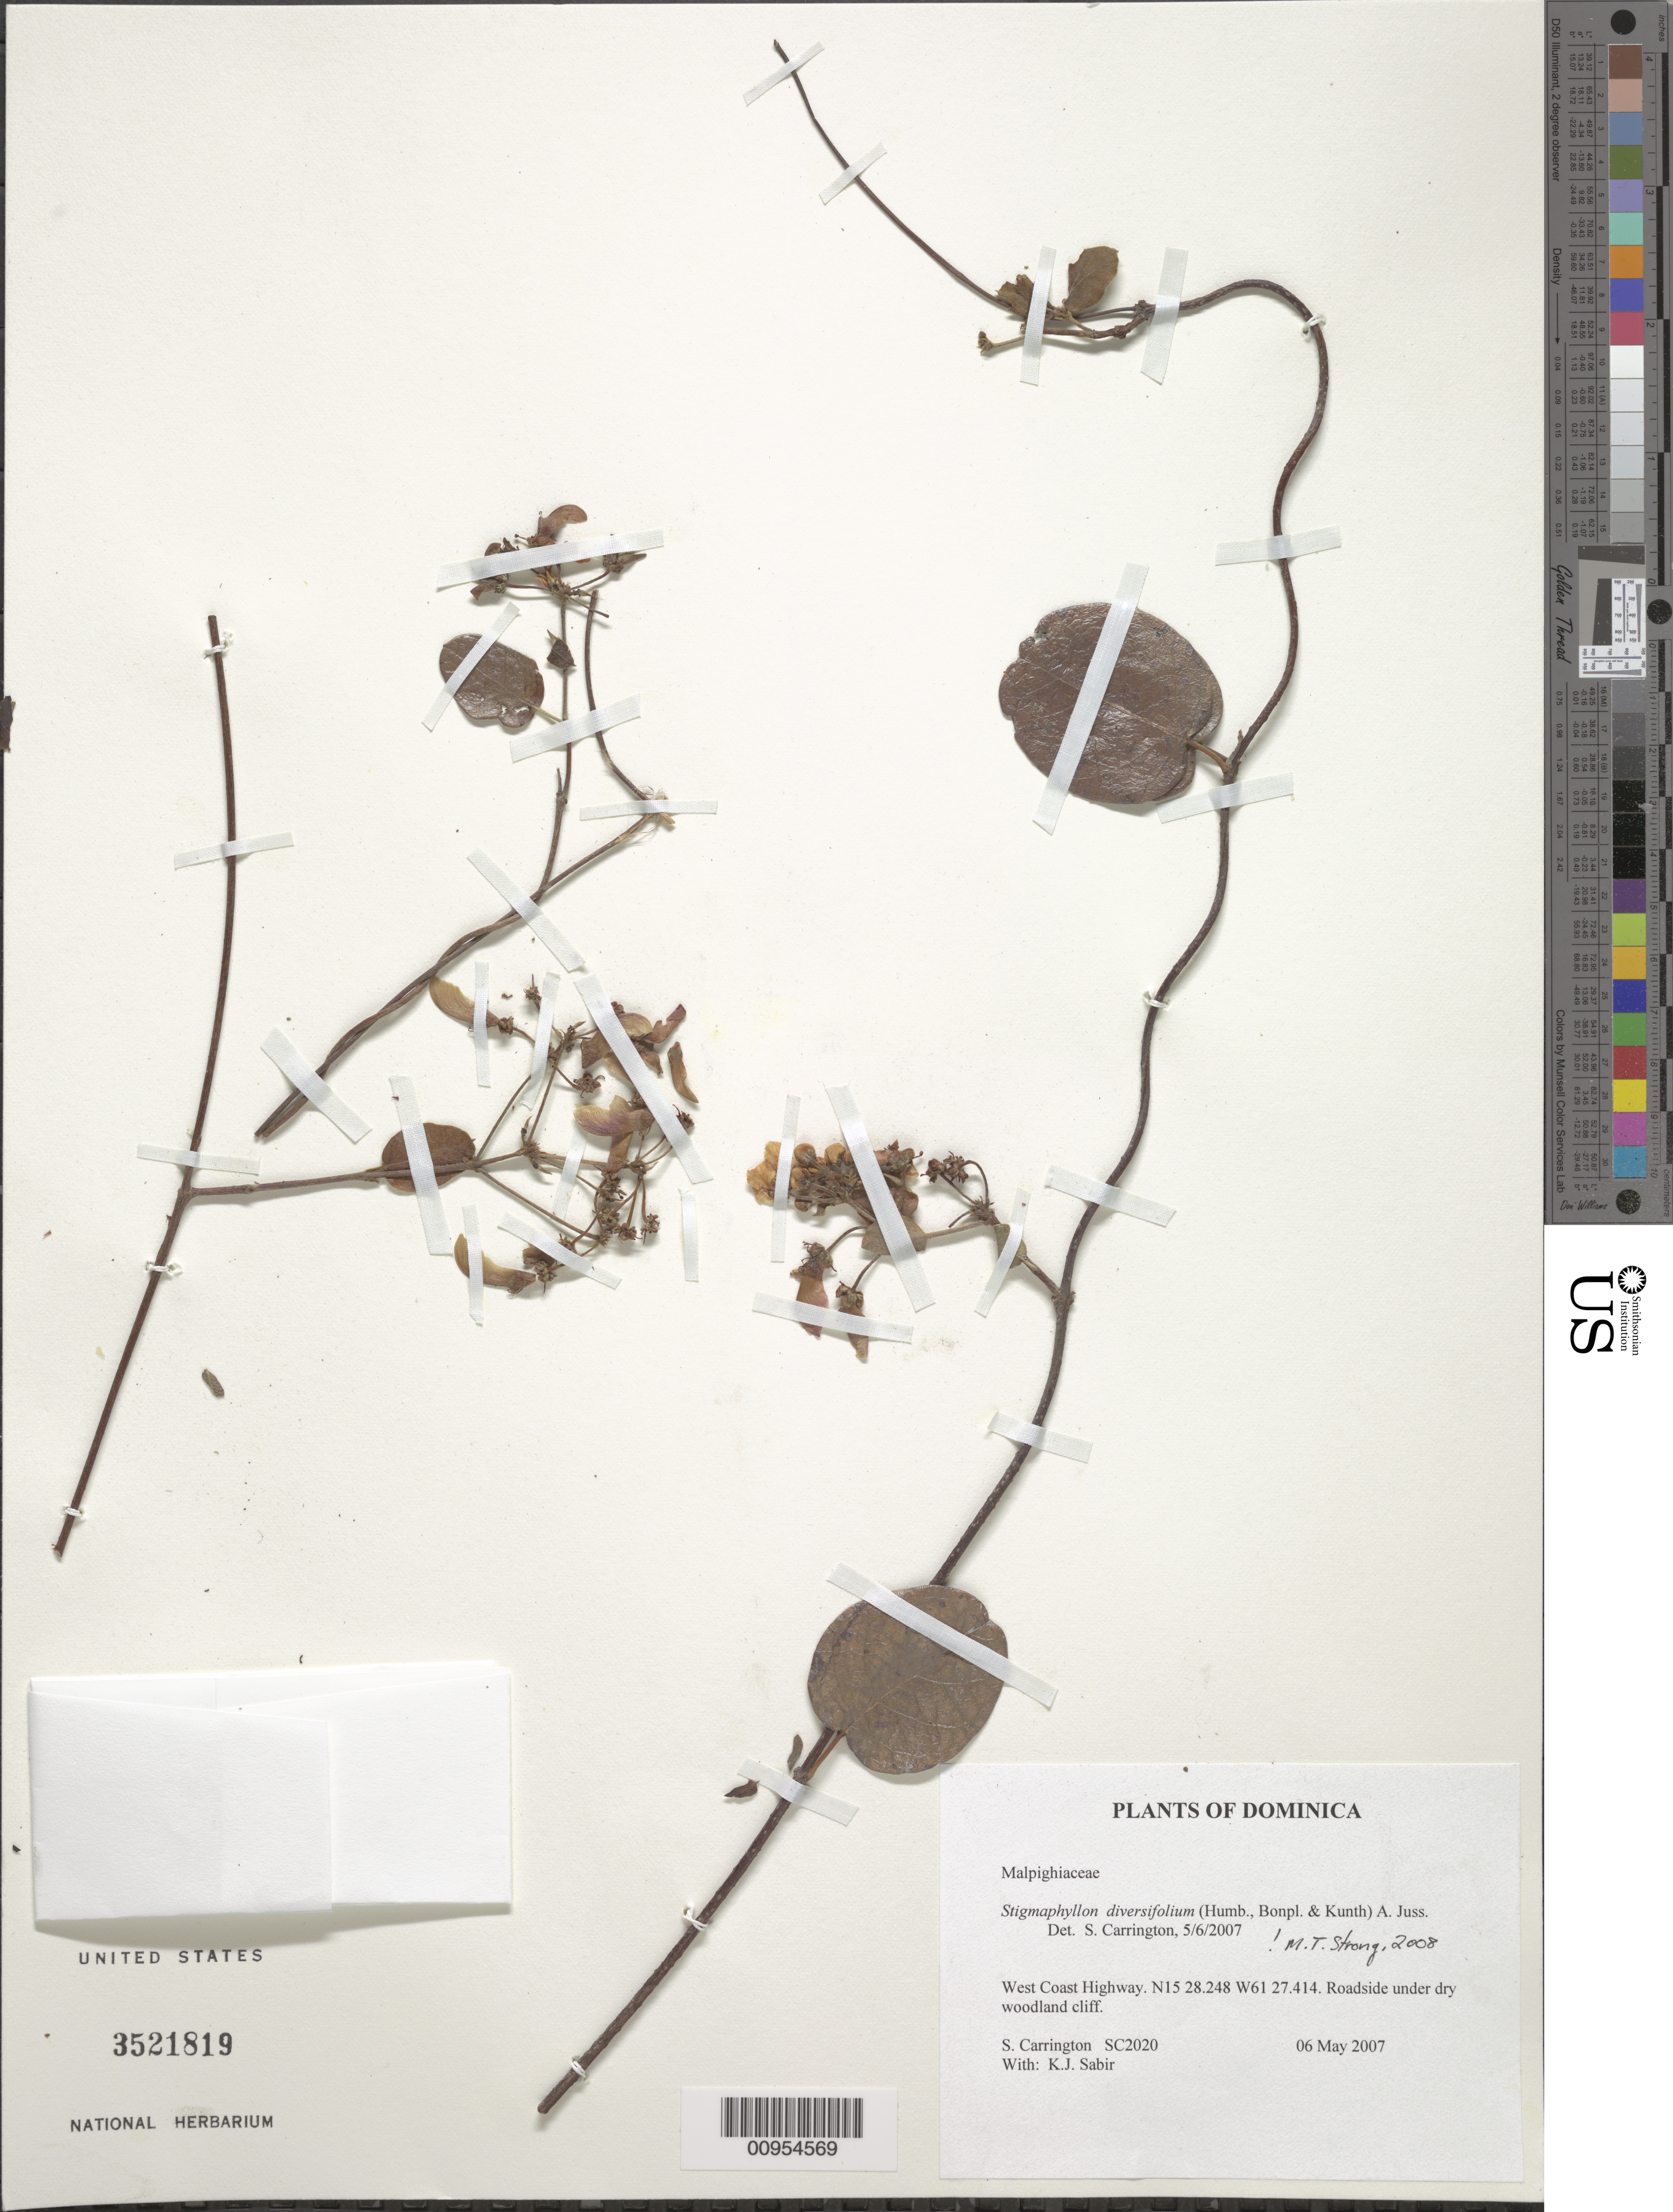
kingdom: Plantae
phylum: Tracheophyta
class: Magnoliopsida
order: Malpighiales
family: Malpighiaceae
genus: Stigmaphyllon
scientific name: Stigmaphyllon diversifolium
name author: (Kunth) A. Juss.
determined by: Strong, M. T., (US), Smithsonian Institution - National Museum of Natural History (UNITED STATES)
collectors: C. M. S. Carrington & K. Sabir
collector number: SC 2020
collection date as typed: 06 May 2007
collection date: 2007-05-06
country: Dominica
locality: West Coast Highway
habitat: Roadside under dry woodland cliff.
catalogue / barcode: US 3521819